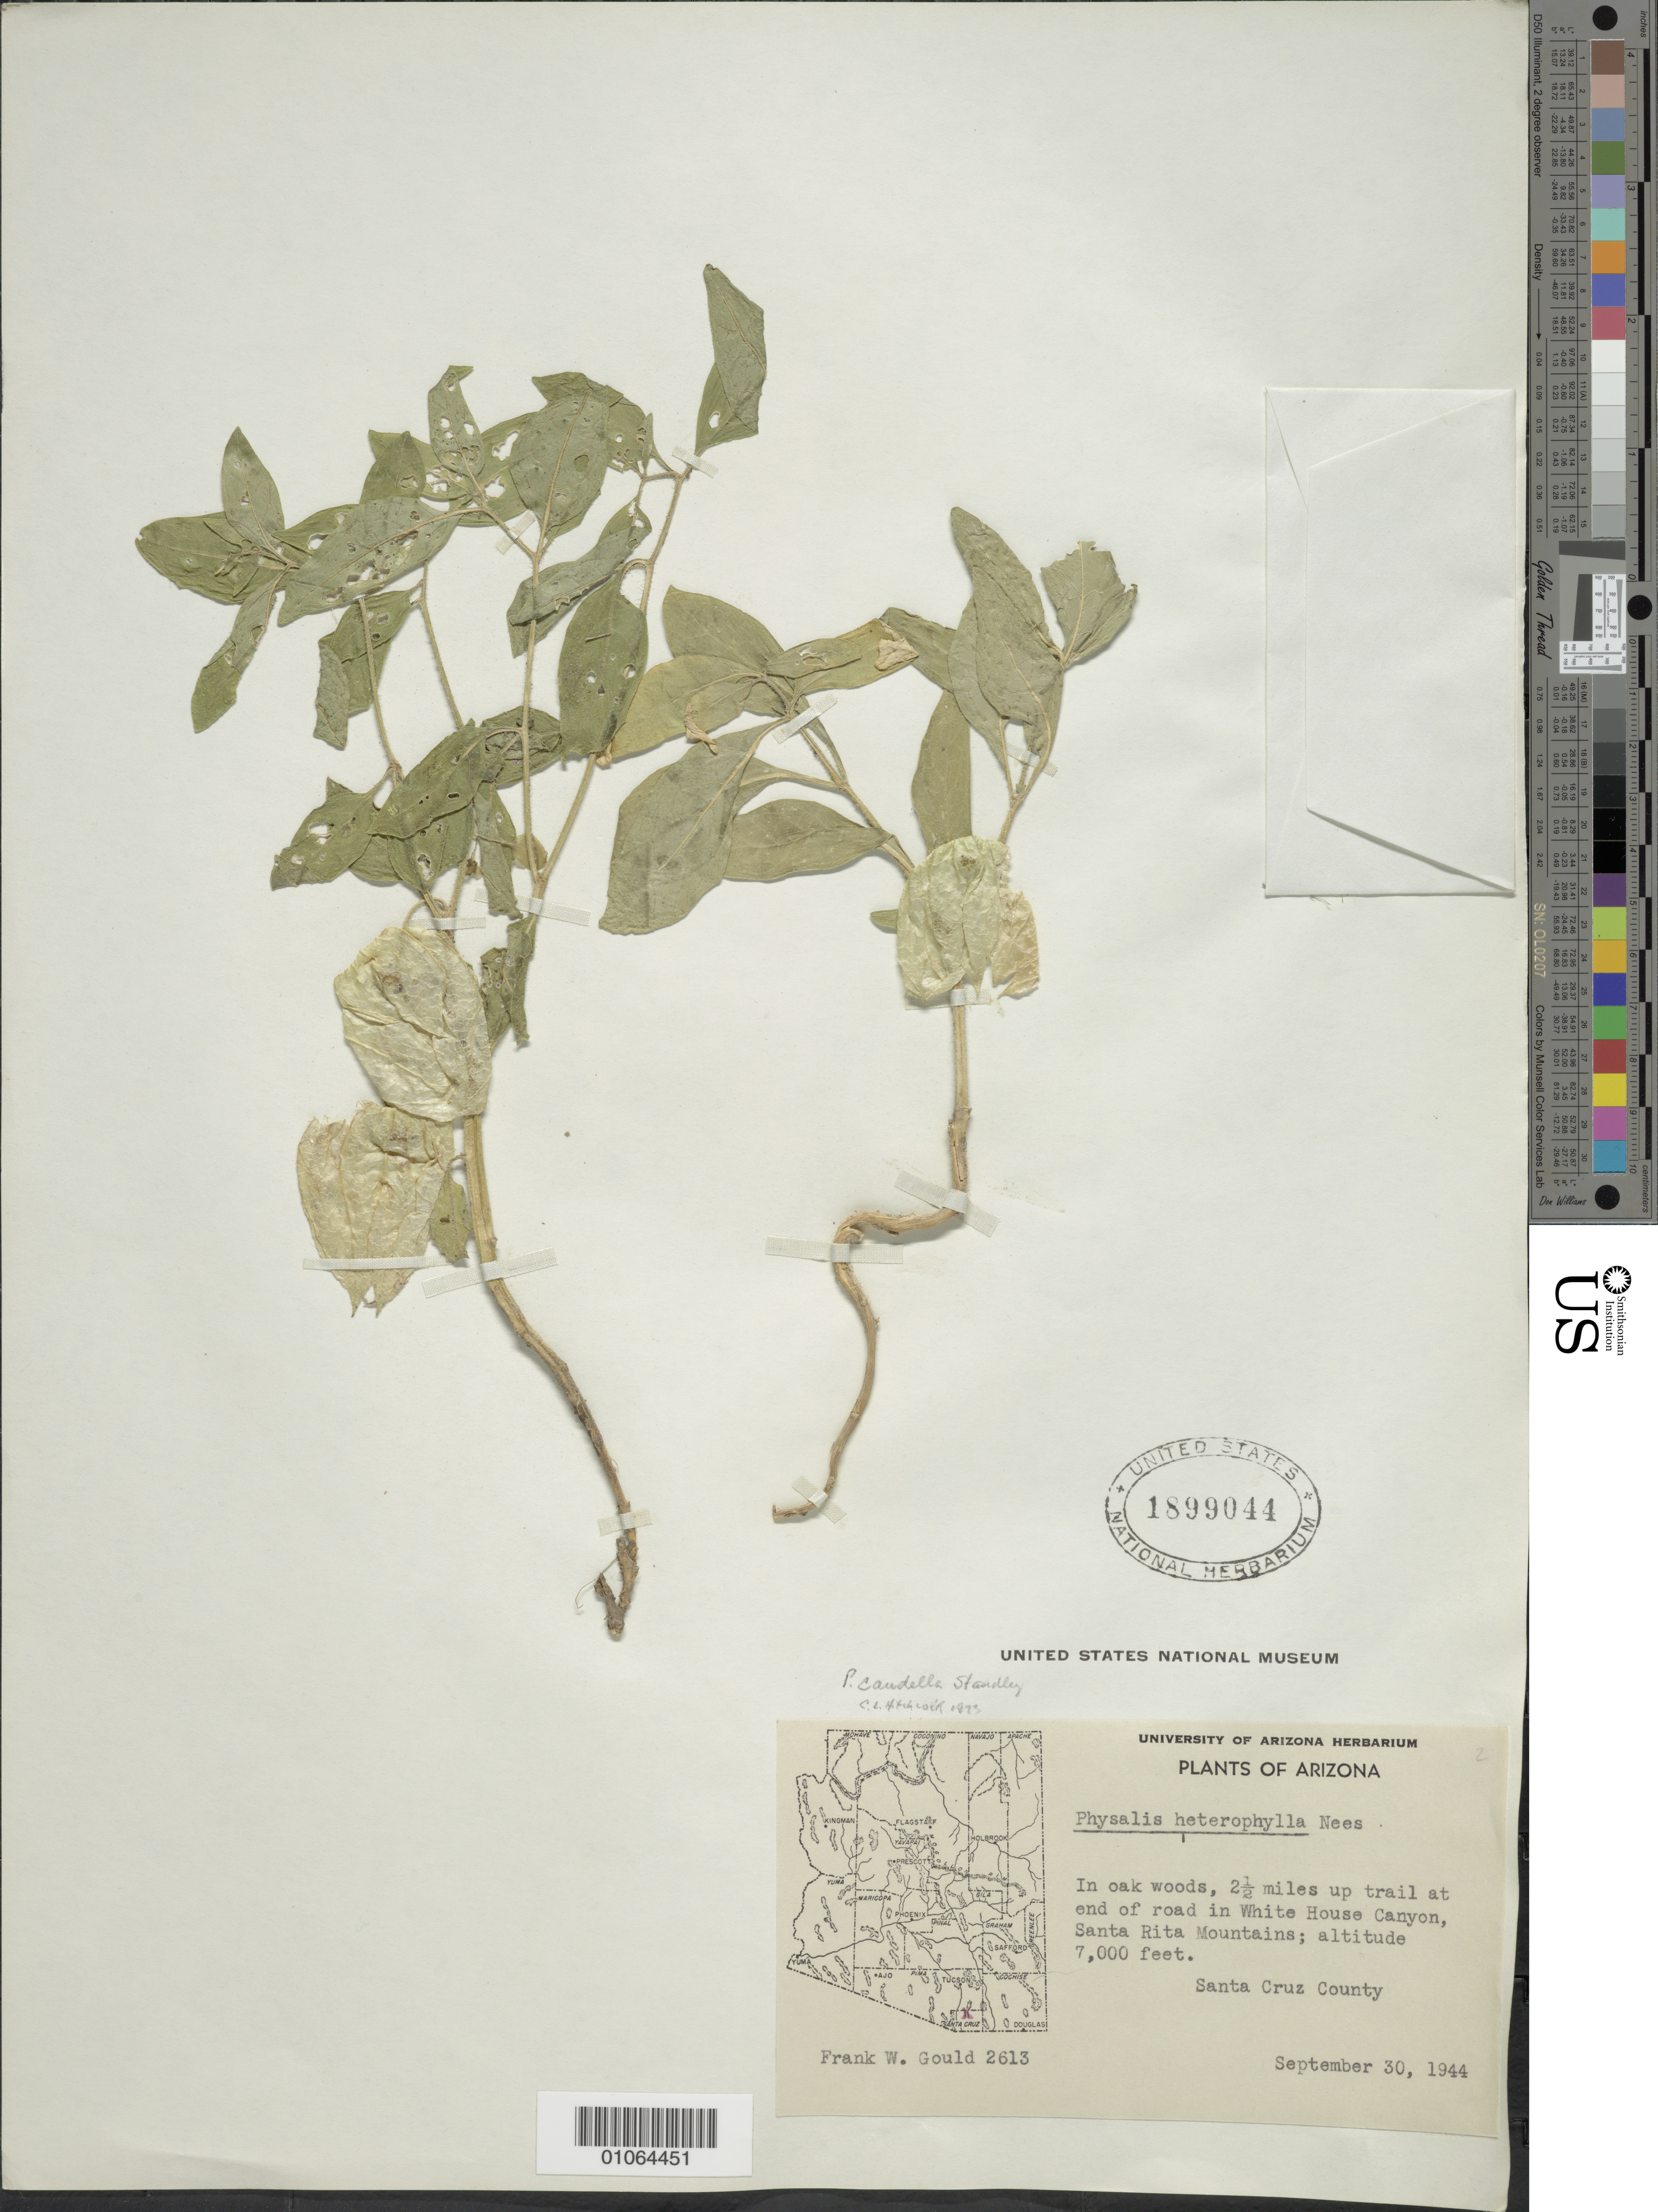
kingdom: Plantae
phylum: Tracheophyta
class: Magnoliopsida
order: Solanales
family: Solanaceae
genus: Physalis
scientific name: Physalis caudella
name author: Standl.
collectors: F. W. Gould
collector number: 2613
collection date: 1944-09-30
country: United States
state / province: Arizona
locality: In oak woods, 2½ miles up trail at end of road in White House Canyon, Santa Rita Mountains. Santa Cruz County.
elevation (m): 2134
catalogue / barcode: US 1899044